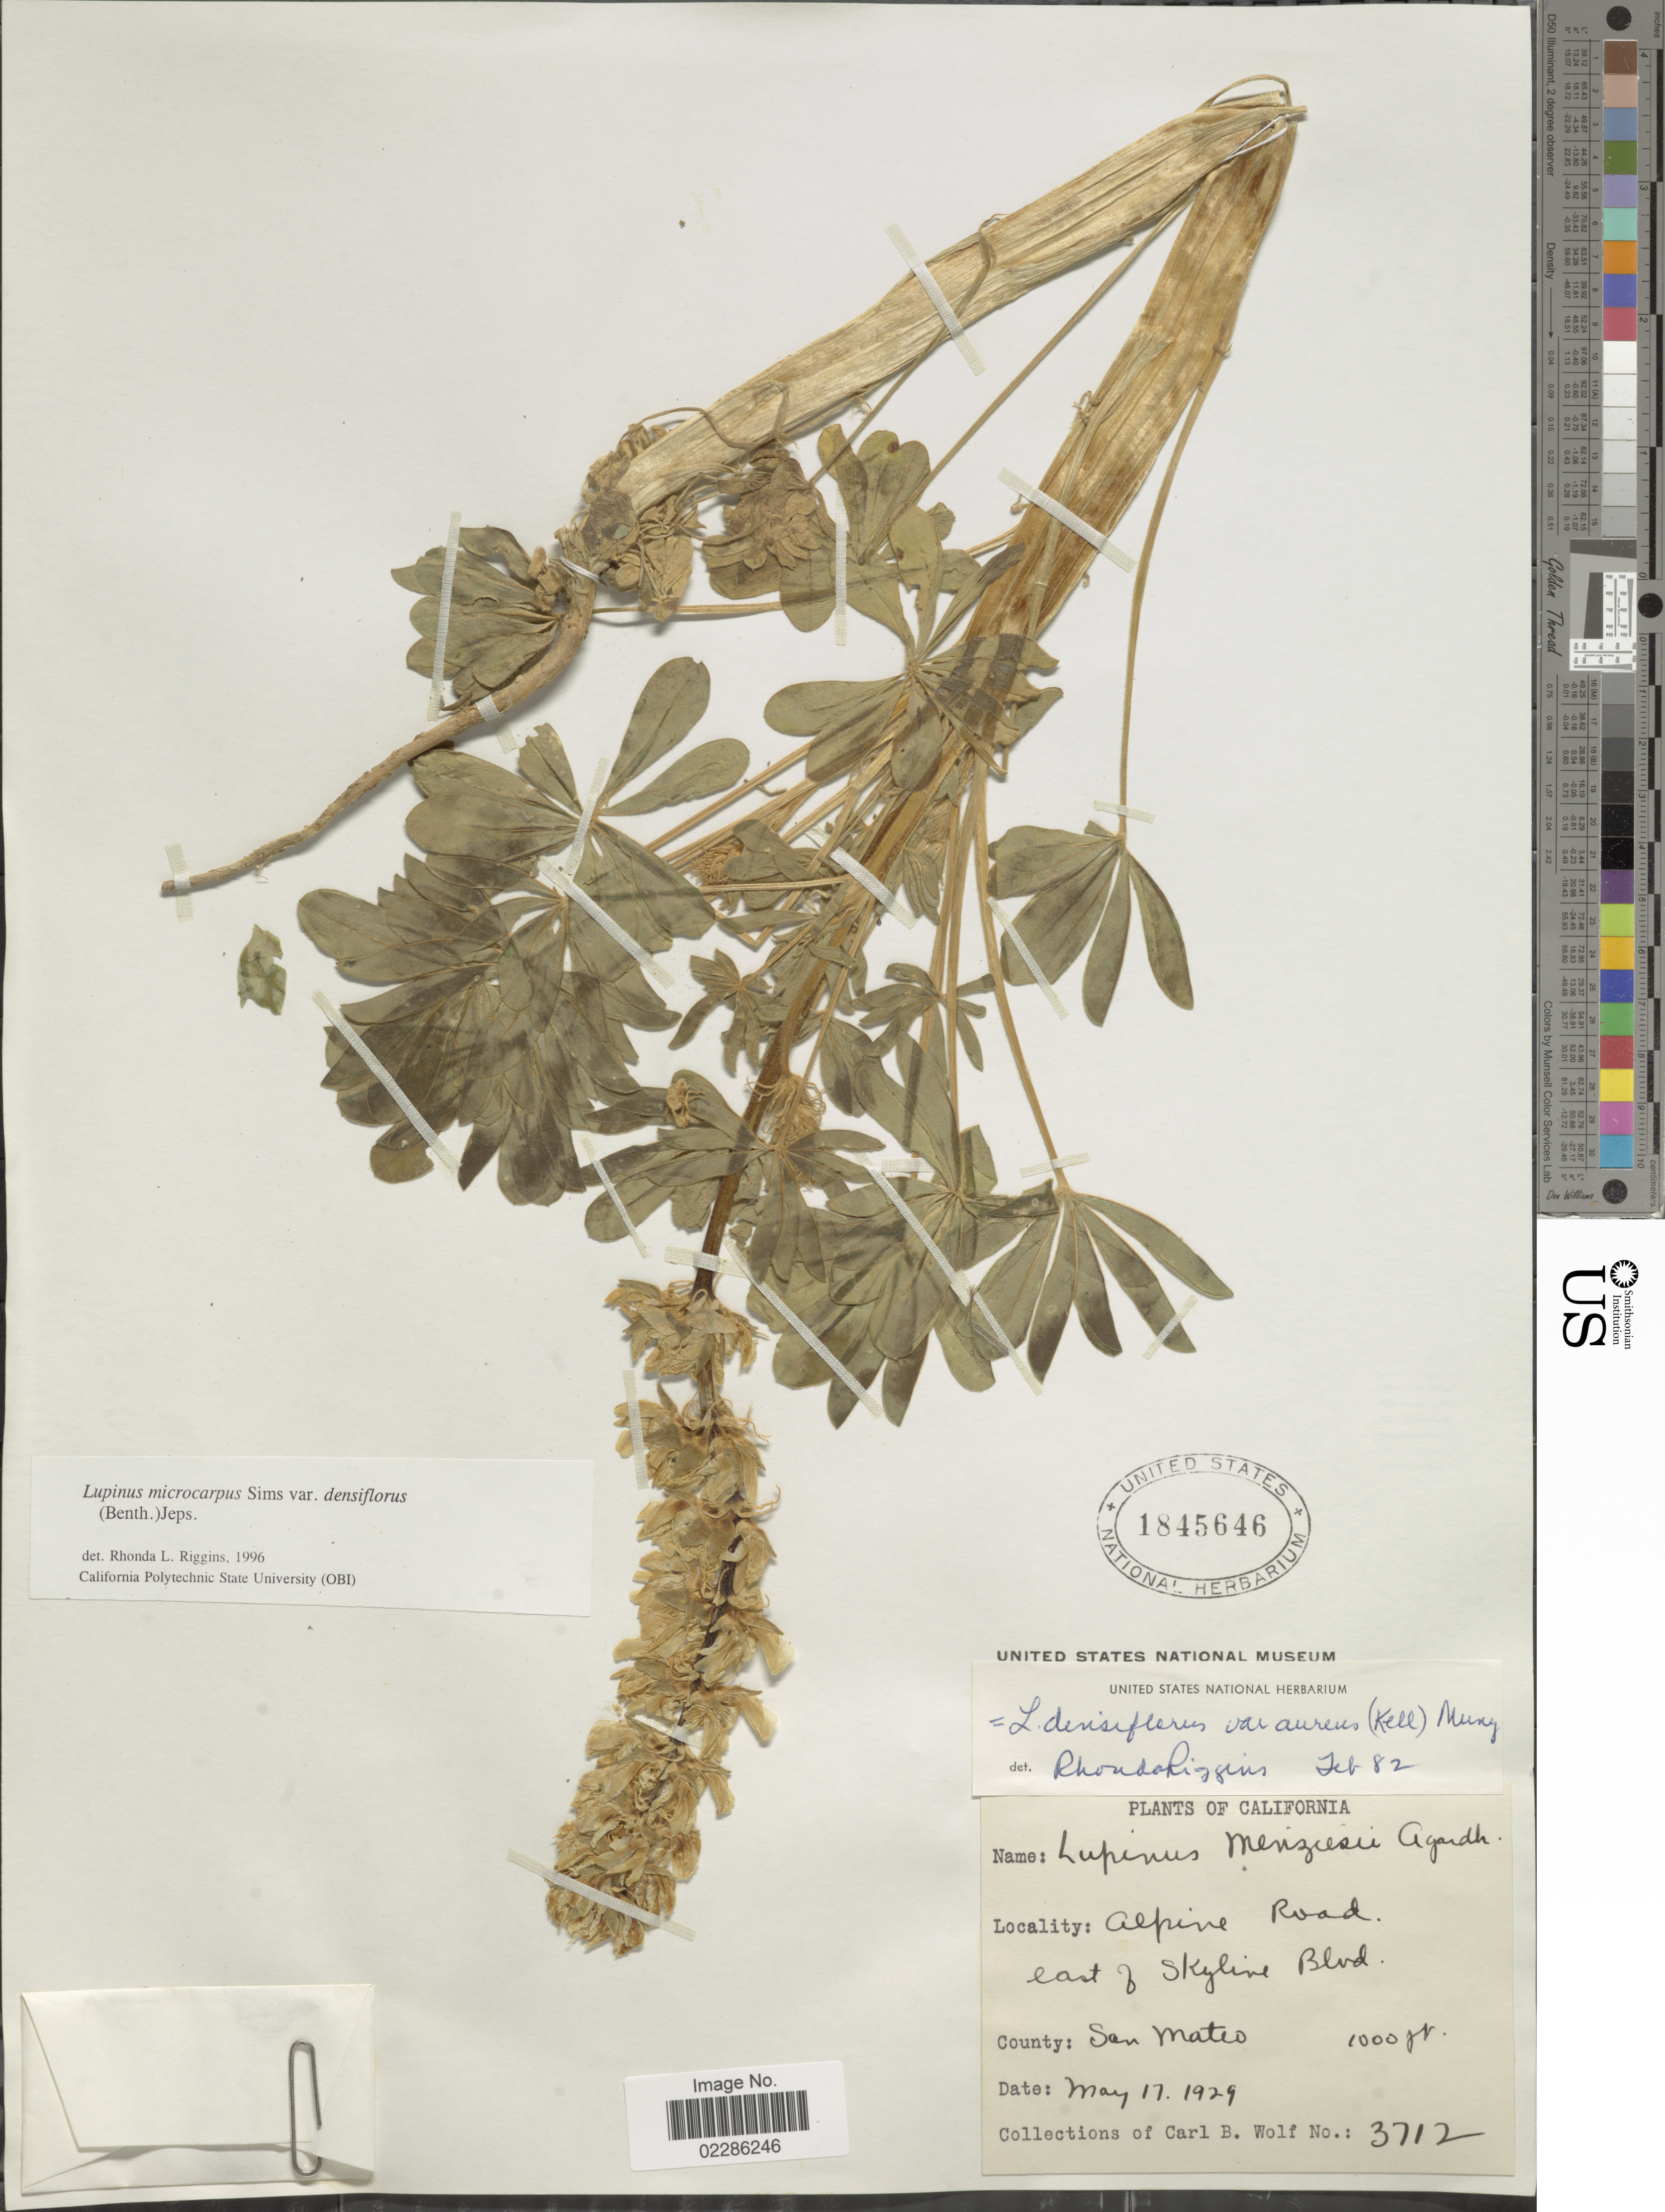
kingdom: Plantae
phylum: Tracheophyta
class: Magnoliopsida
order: Fabales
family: Fabaceae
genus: Lupinus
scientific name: Lupinus microcarpus var. densiflorus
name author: (Benth.) Jeps.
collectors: C. B. Wolf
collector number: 3712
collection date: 1929-05-17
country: United States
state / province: California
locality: Alpine Road, east of Skyline Blvd, San Mateo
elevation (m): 305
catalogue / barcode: US 1845645